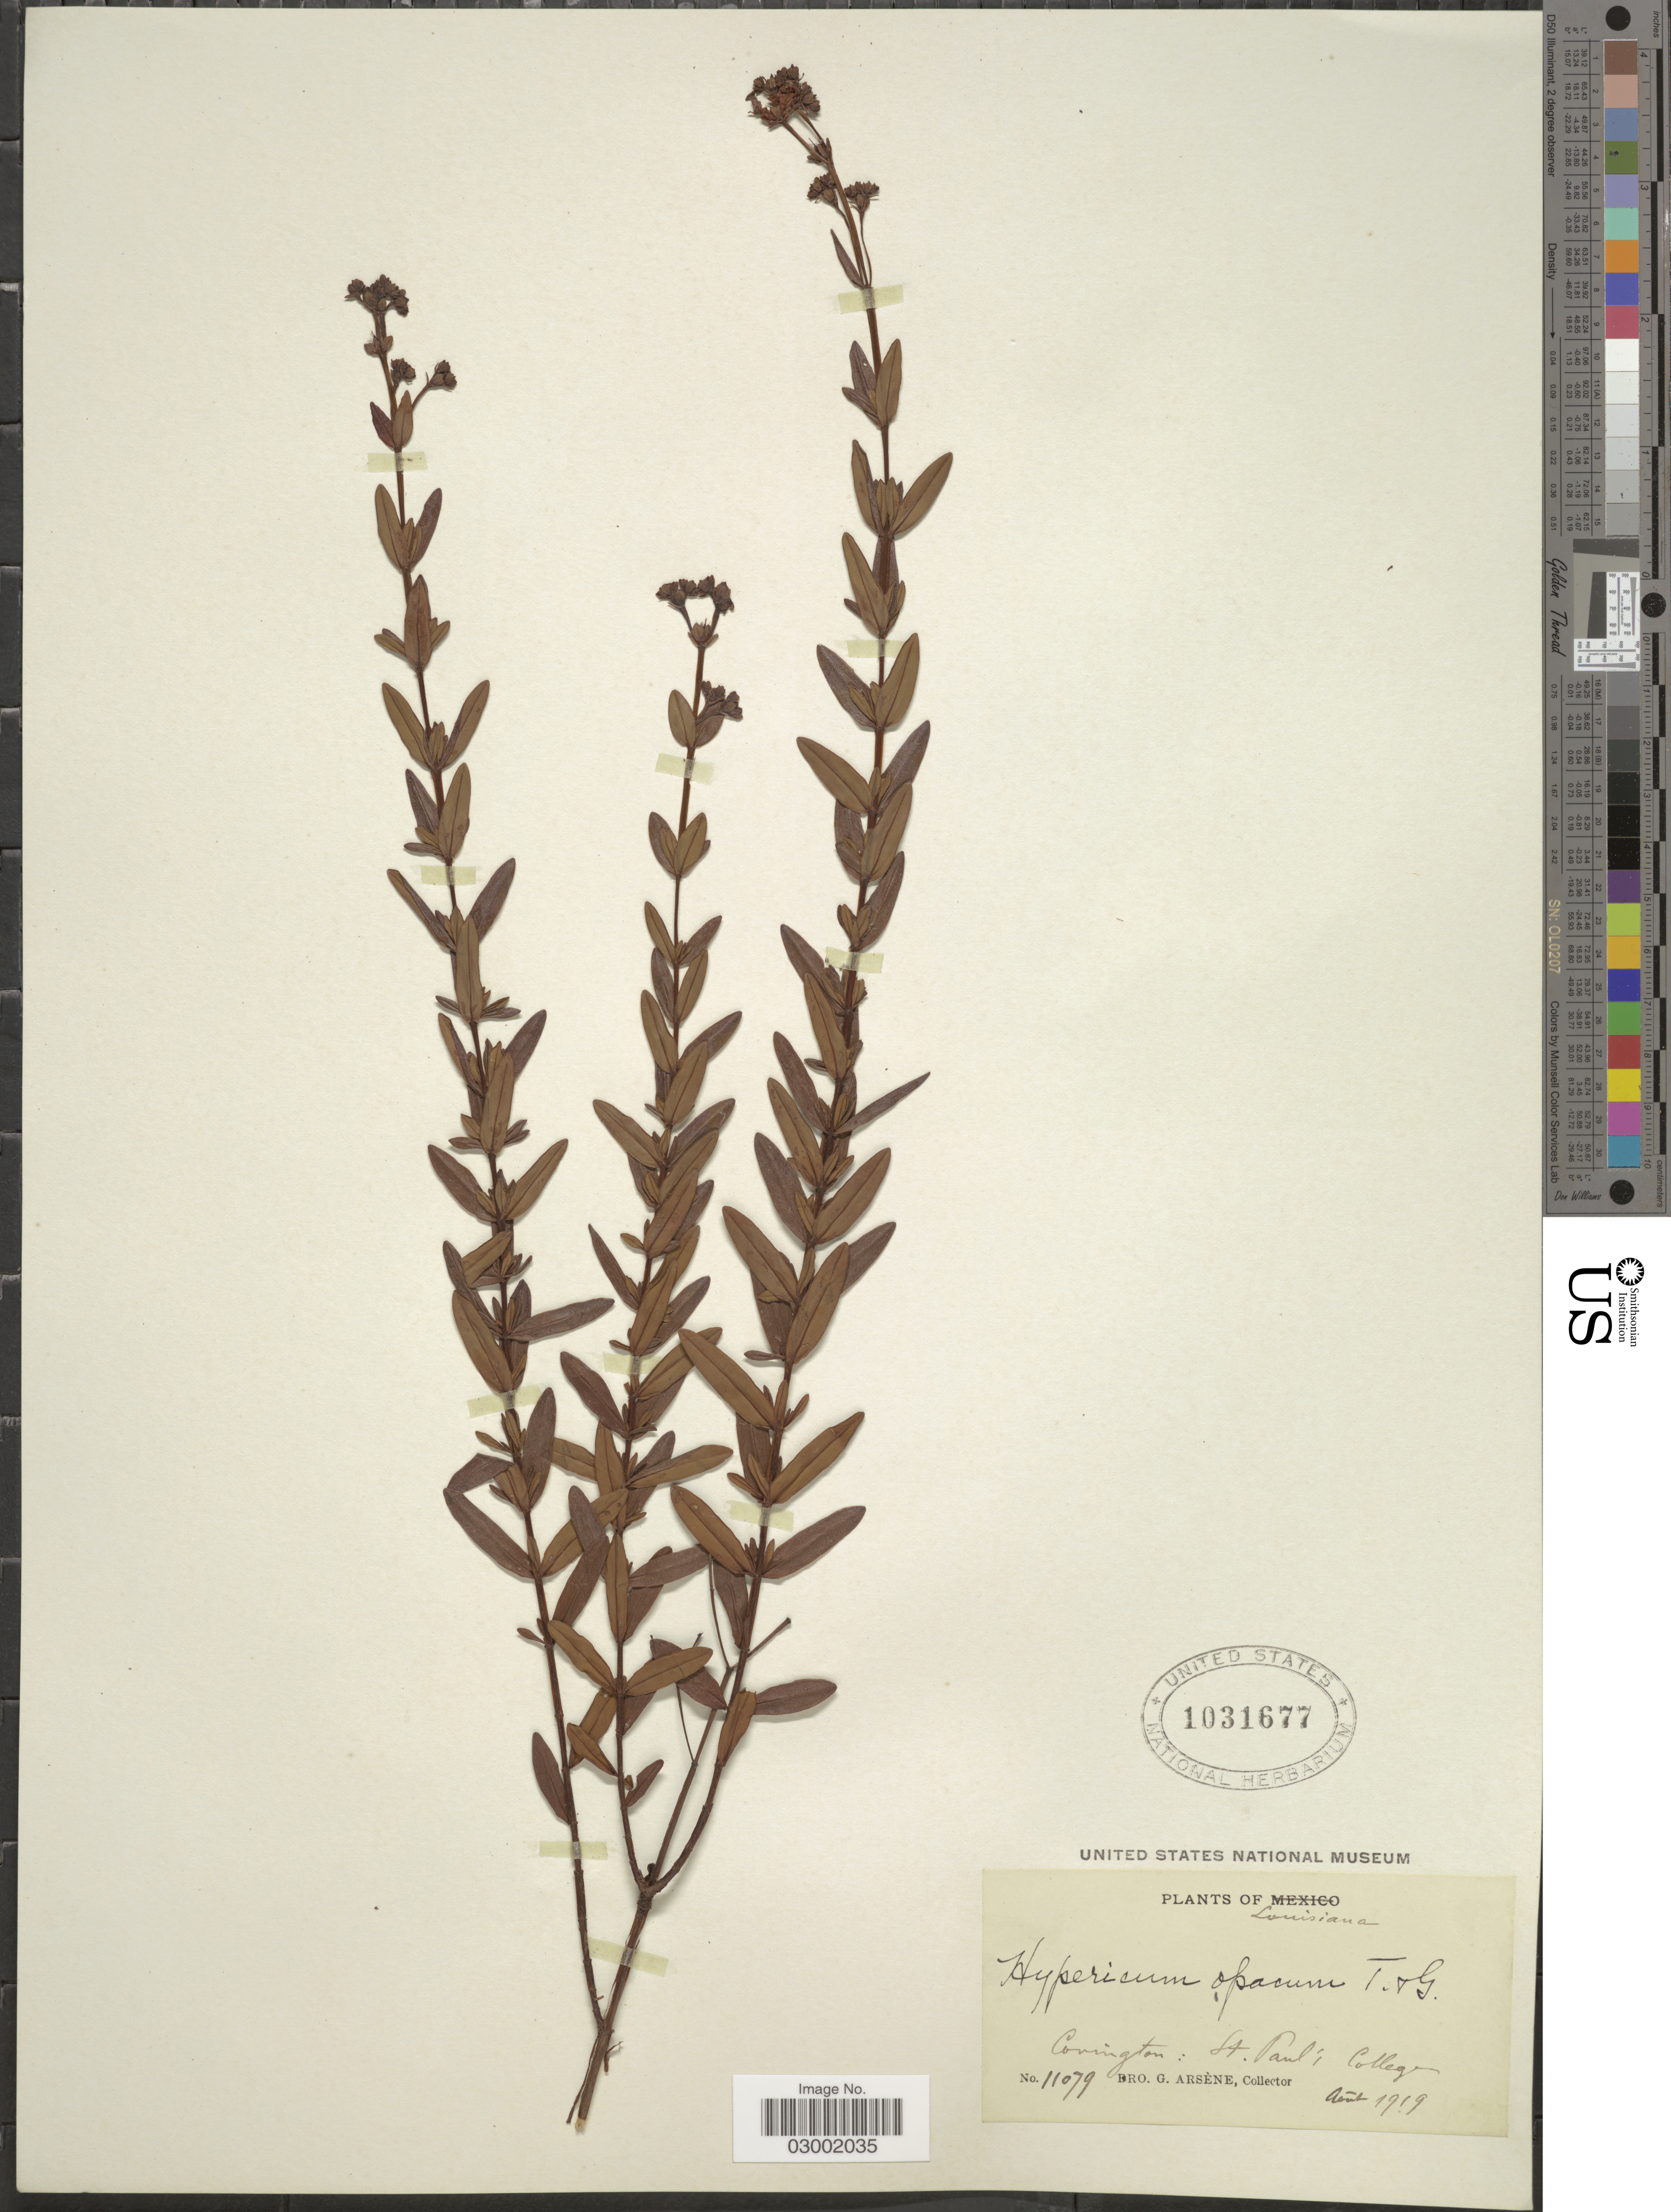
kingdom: Plantae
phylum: Tracheophyta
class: Magnoliopsida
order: Malpighiales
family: Hypericaceae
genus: Hypericum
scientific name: Hypericum opacum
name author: Torr. & A. Gray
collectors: Bro. G. Arsène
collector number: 11079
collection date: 1919-08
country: United States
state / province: Louisiana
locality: Covington: St. Paul's College.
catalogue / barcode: US 1031677